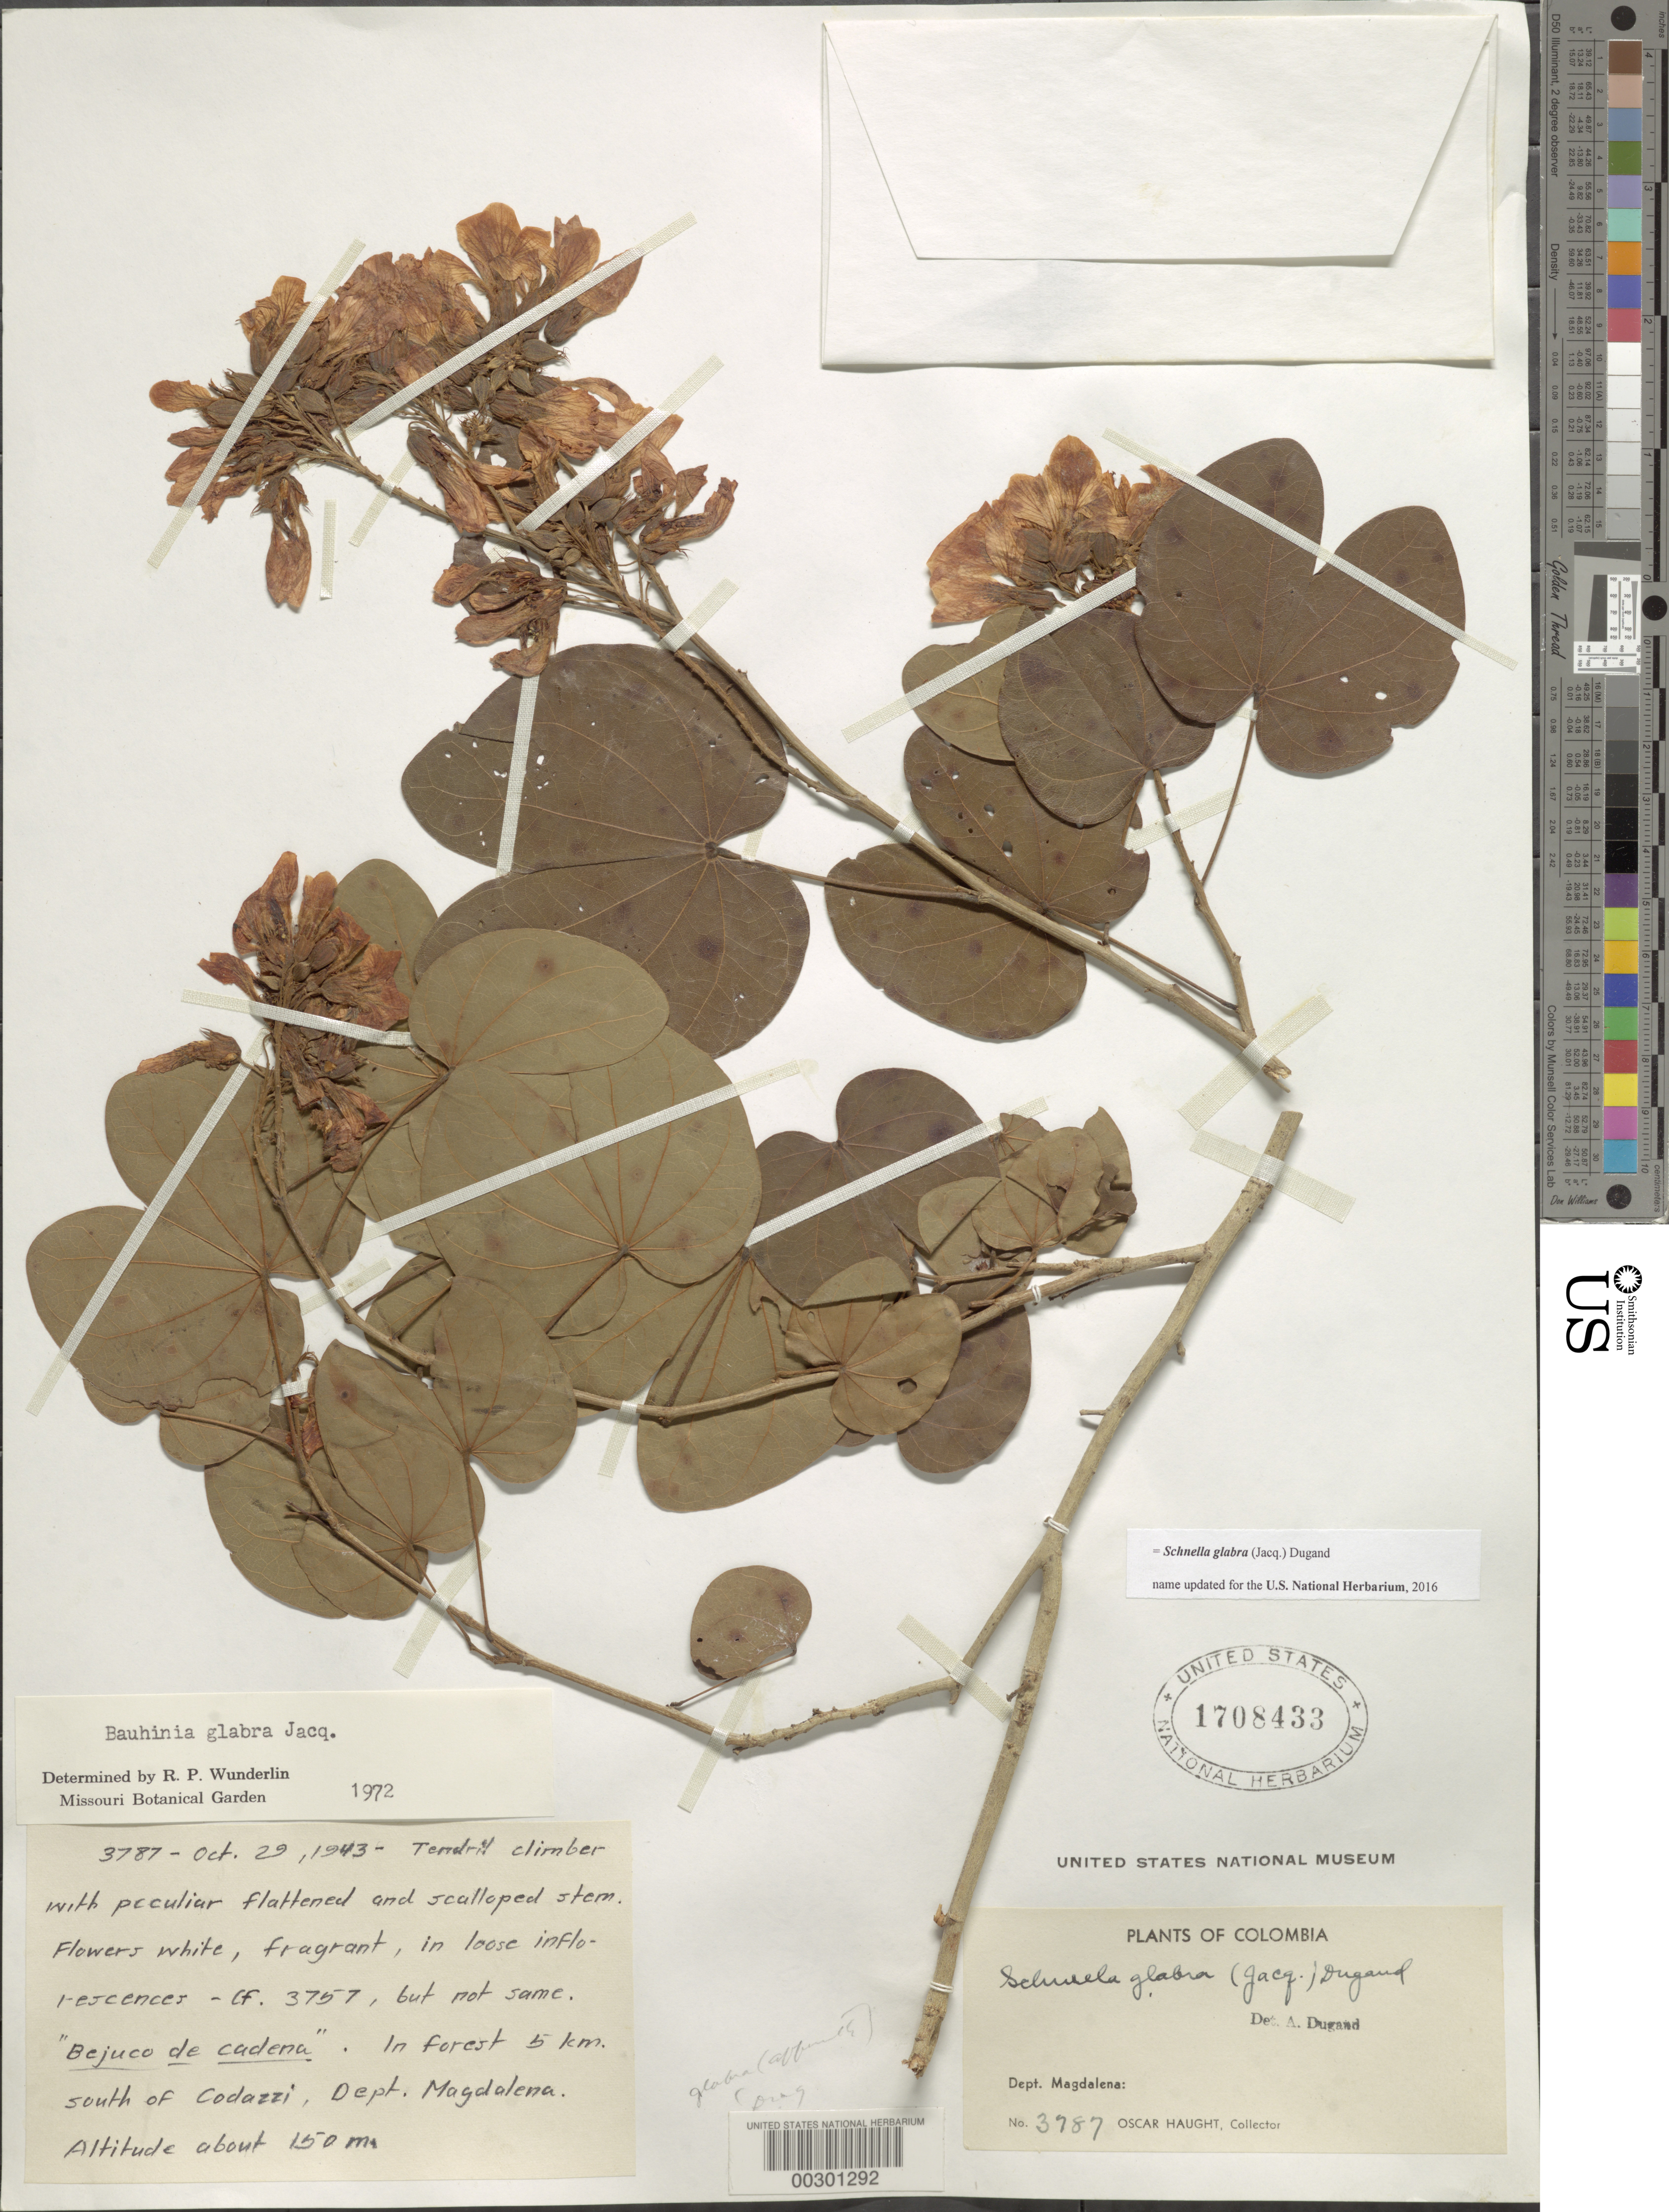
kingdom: Plantae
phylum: Tracheophyta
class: Magnoliopsida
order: Fabales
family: Fabaceae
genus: Schnella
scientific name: Schnella glabra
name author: (Jacq.) Dugand G.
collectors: O. L. Haught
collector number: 3787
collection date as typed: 29 Oct 1943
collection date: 1943-10-29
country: Colombia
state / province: Magdalena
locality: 5 km S of Codazzi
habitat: Forest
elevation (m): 150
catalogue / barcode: US 1708433